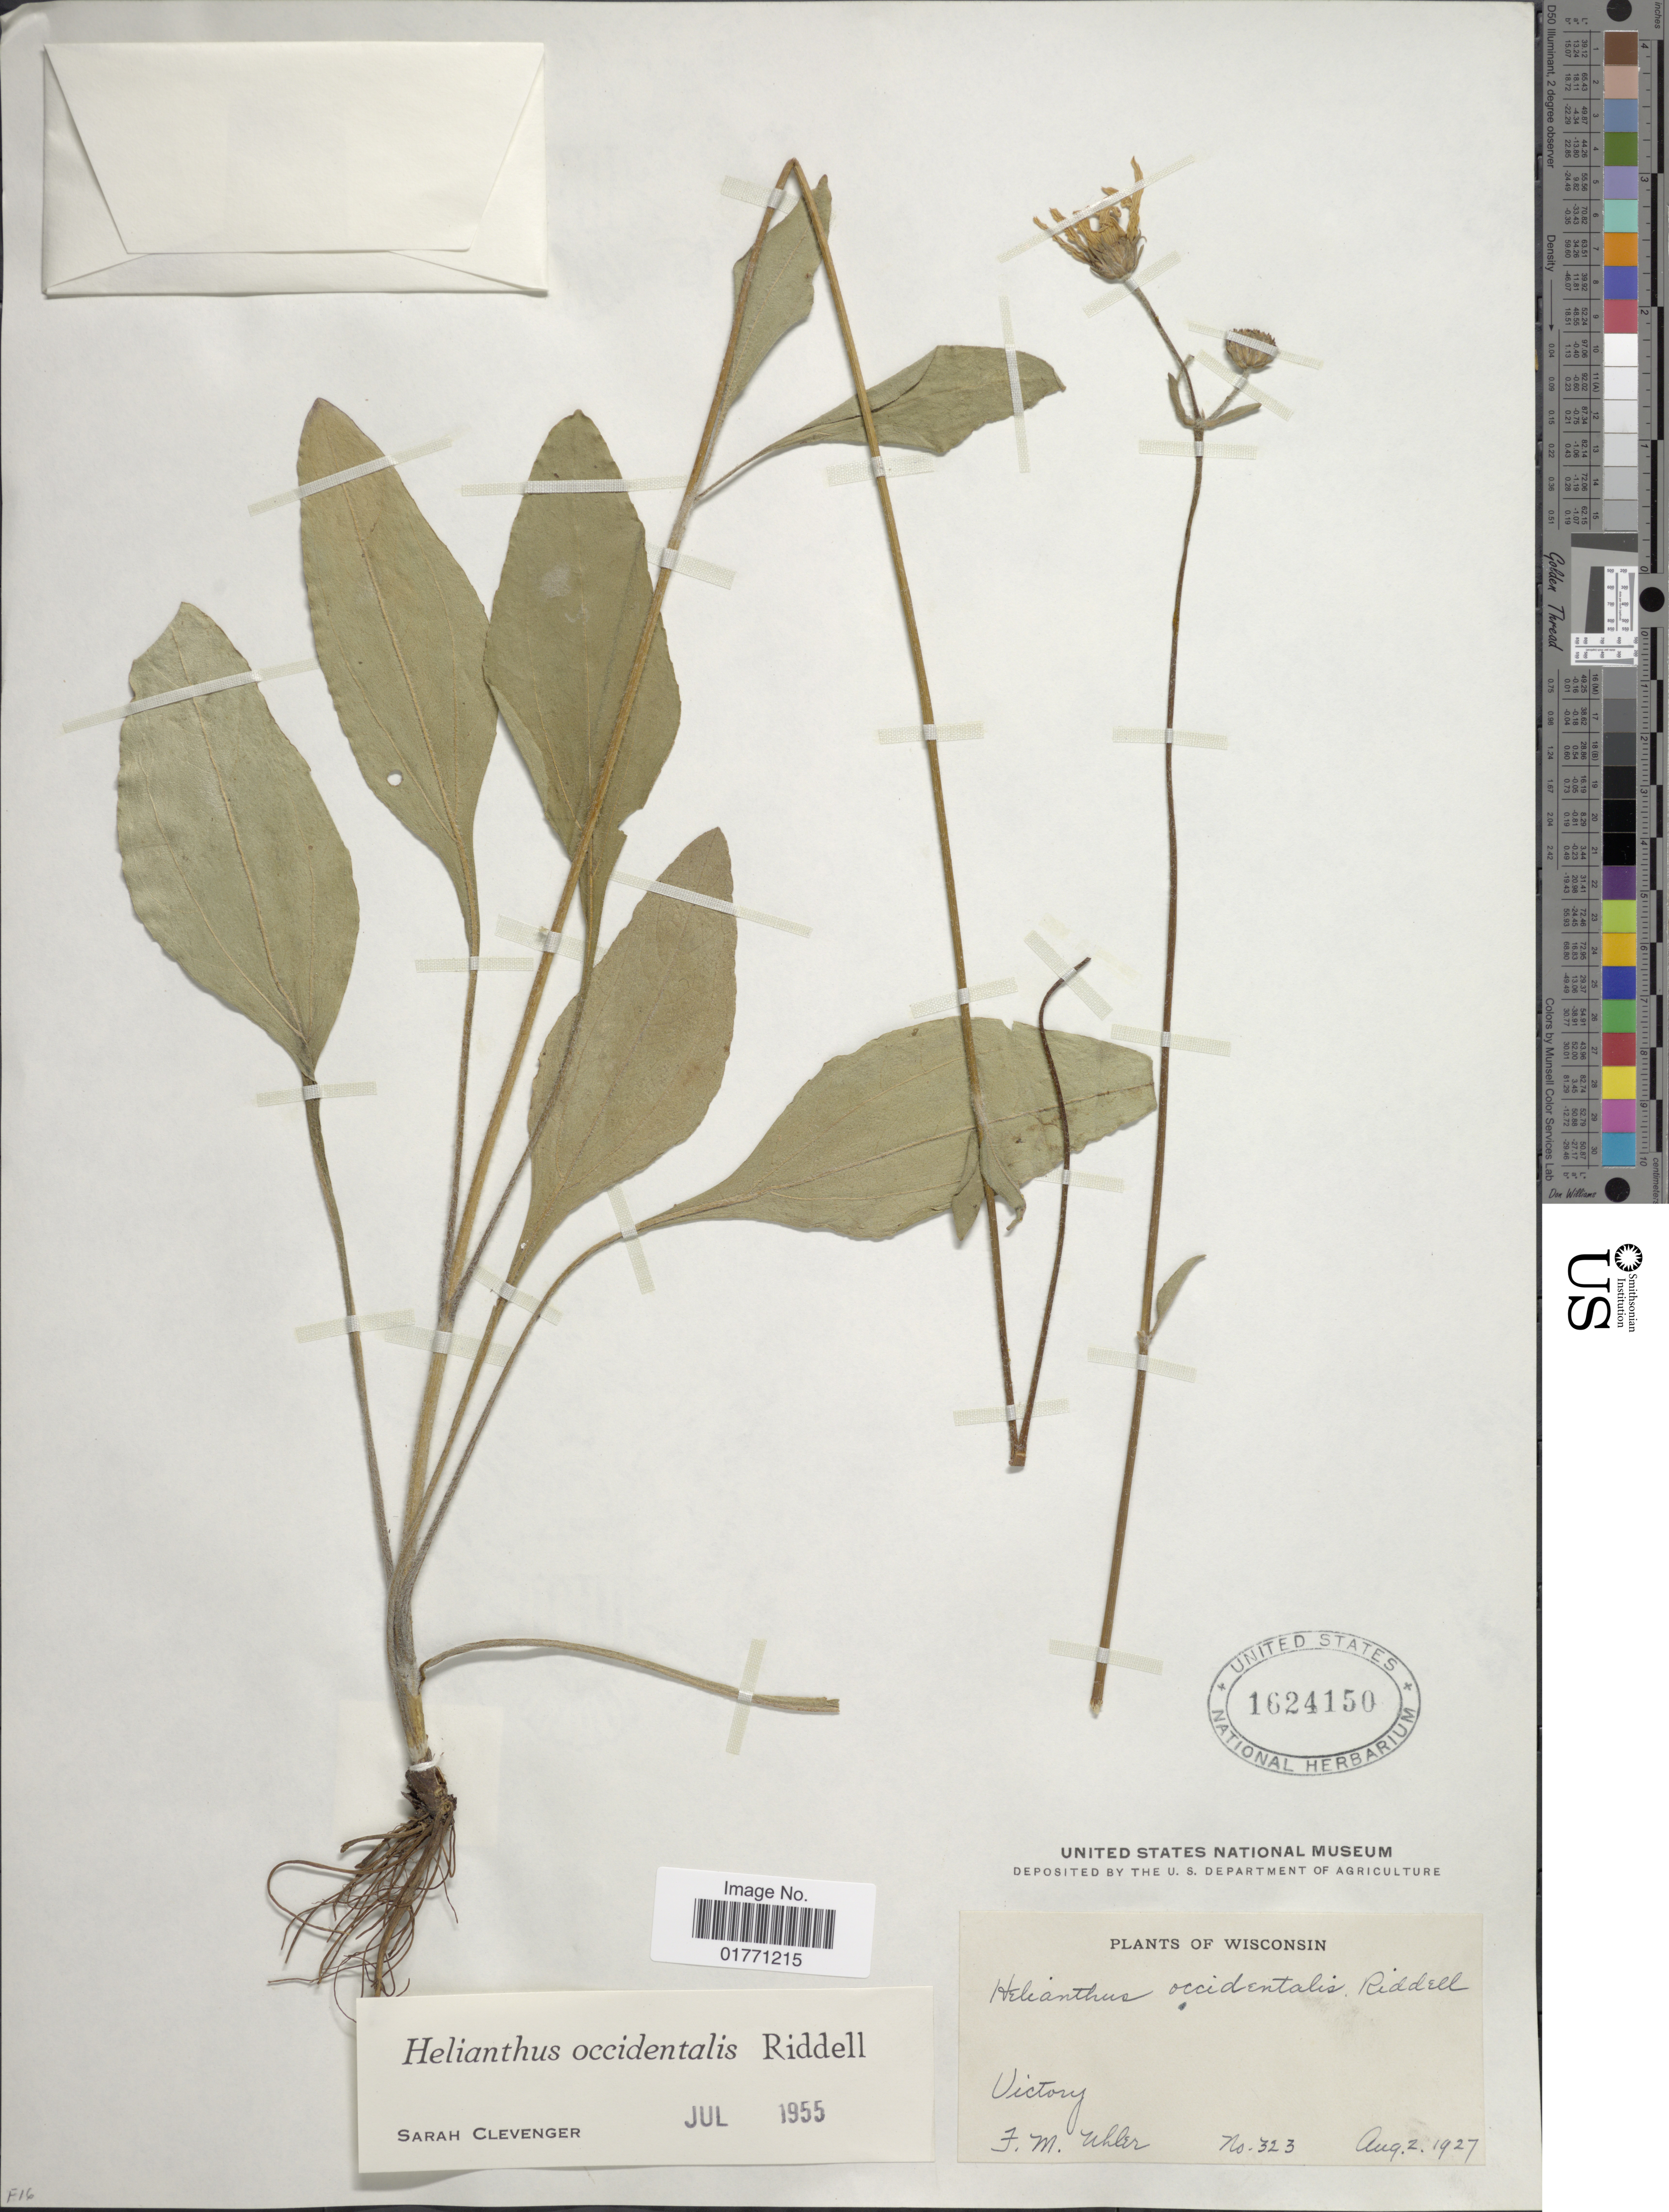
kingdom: Plantae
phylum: Tracheophyta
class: Magnoliopsida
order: Asterales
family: Asteraceae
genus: Helianthus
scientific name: Helianthus occidentalis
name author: Riddell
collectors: F. M. Uhler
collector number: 323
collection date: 1927-08-02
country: United States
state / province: Wisconsin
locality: Victory.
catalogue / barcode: US 1624150